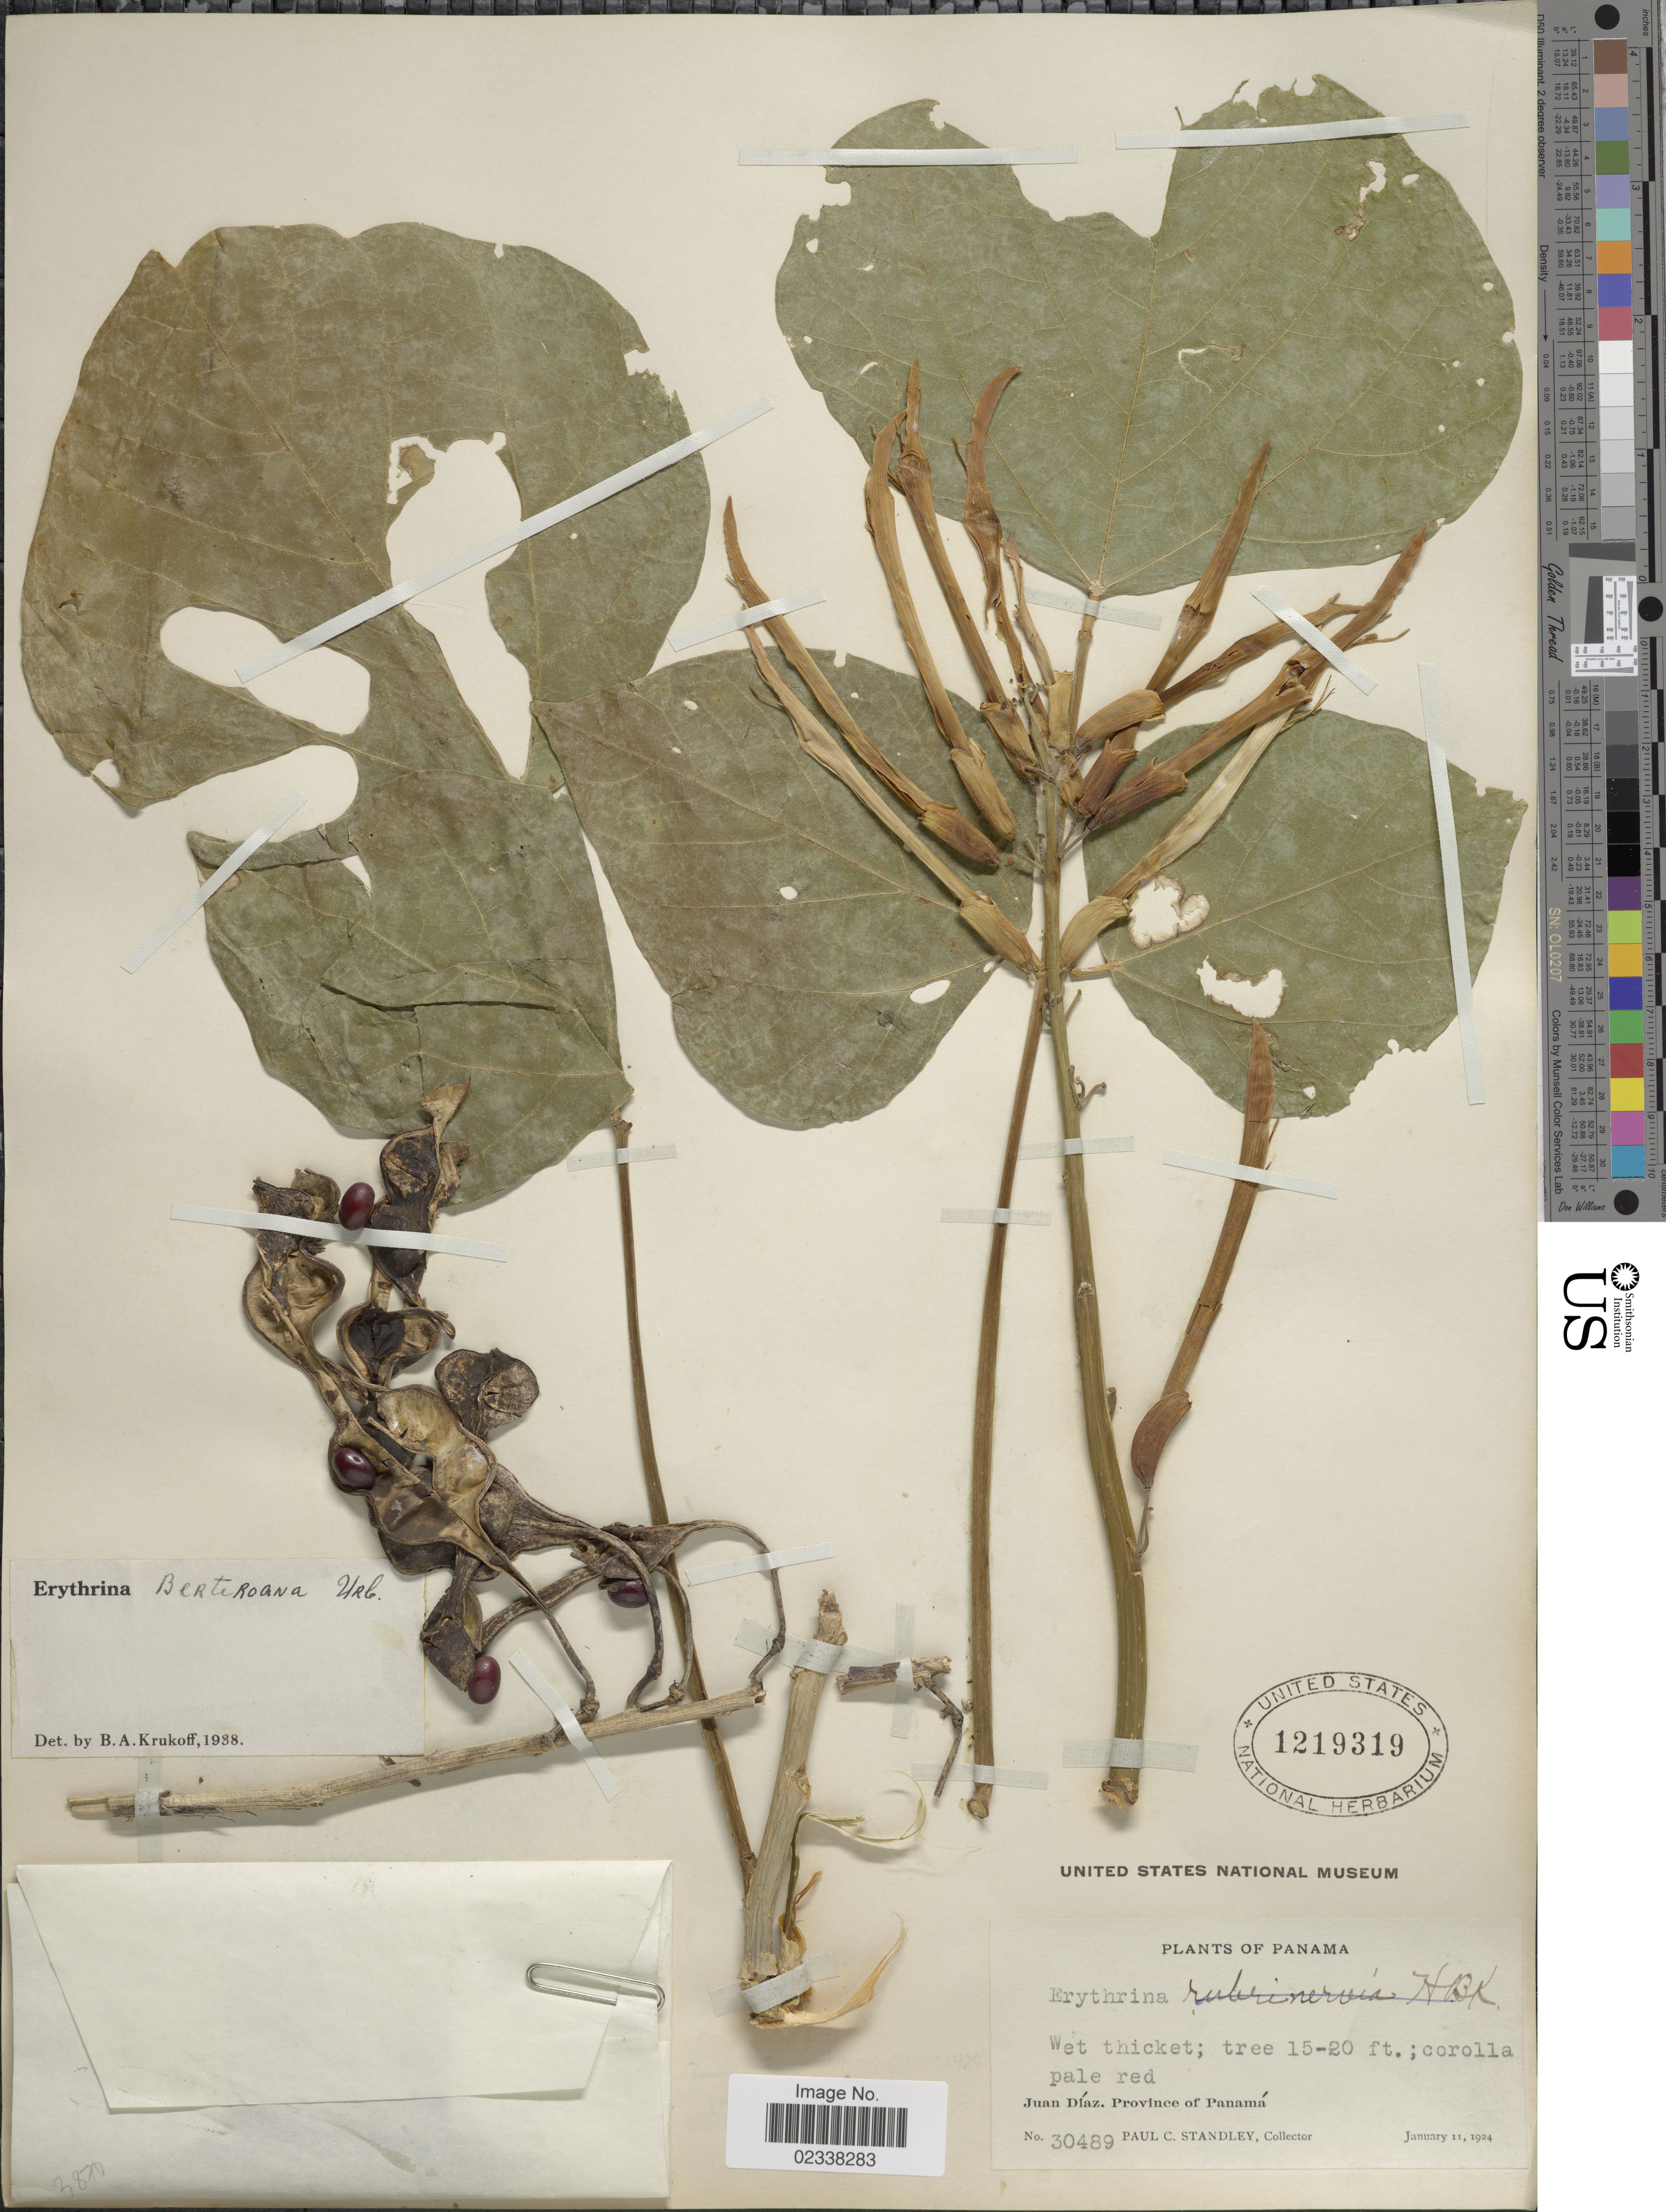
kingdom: Plantae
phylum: Tracheophyta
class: Magnoliopsida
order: Fabales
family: Fabaceae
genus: Erythrina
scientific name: Erythrina berteroana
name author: Urb.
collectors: P. C. Standley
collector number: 30489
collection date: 1924-01-11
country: Panama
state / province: Panamá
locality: Juan Diaz.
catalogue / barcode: US 1219319